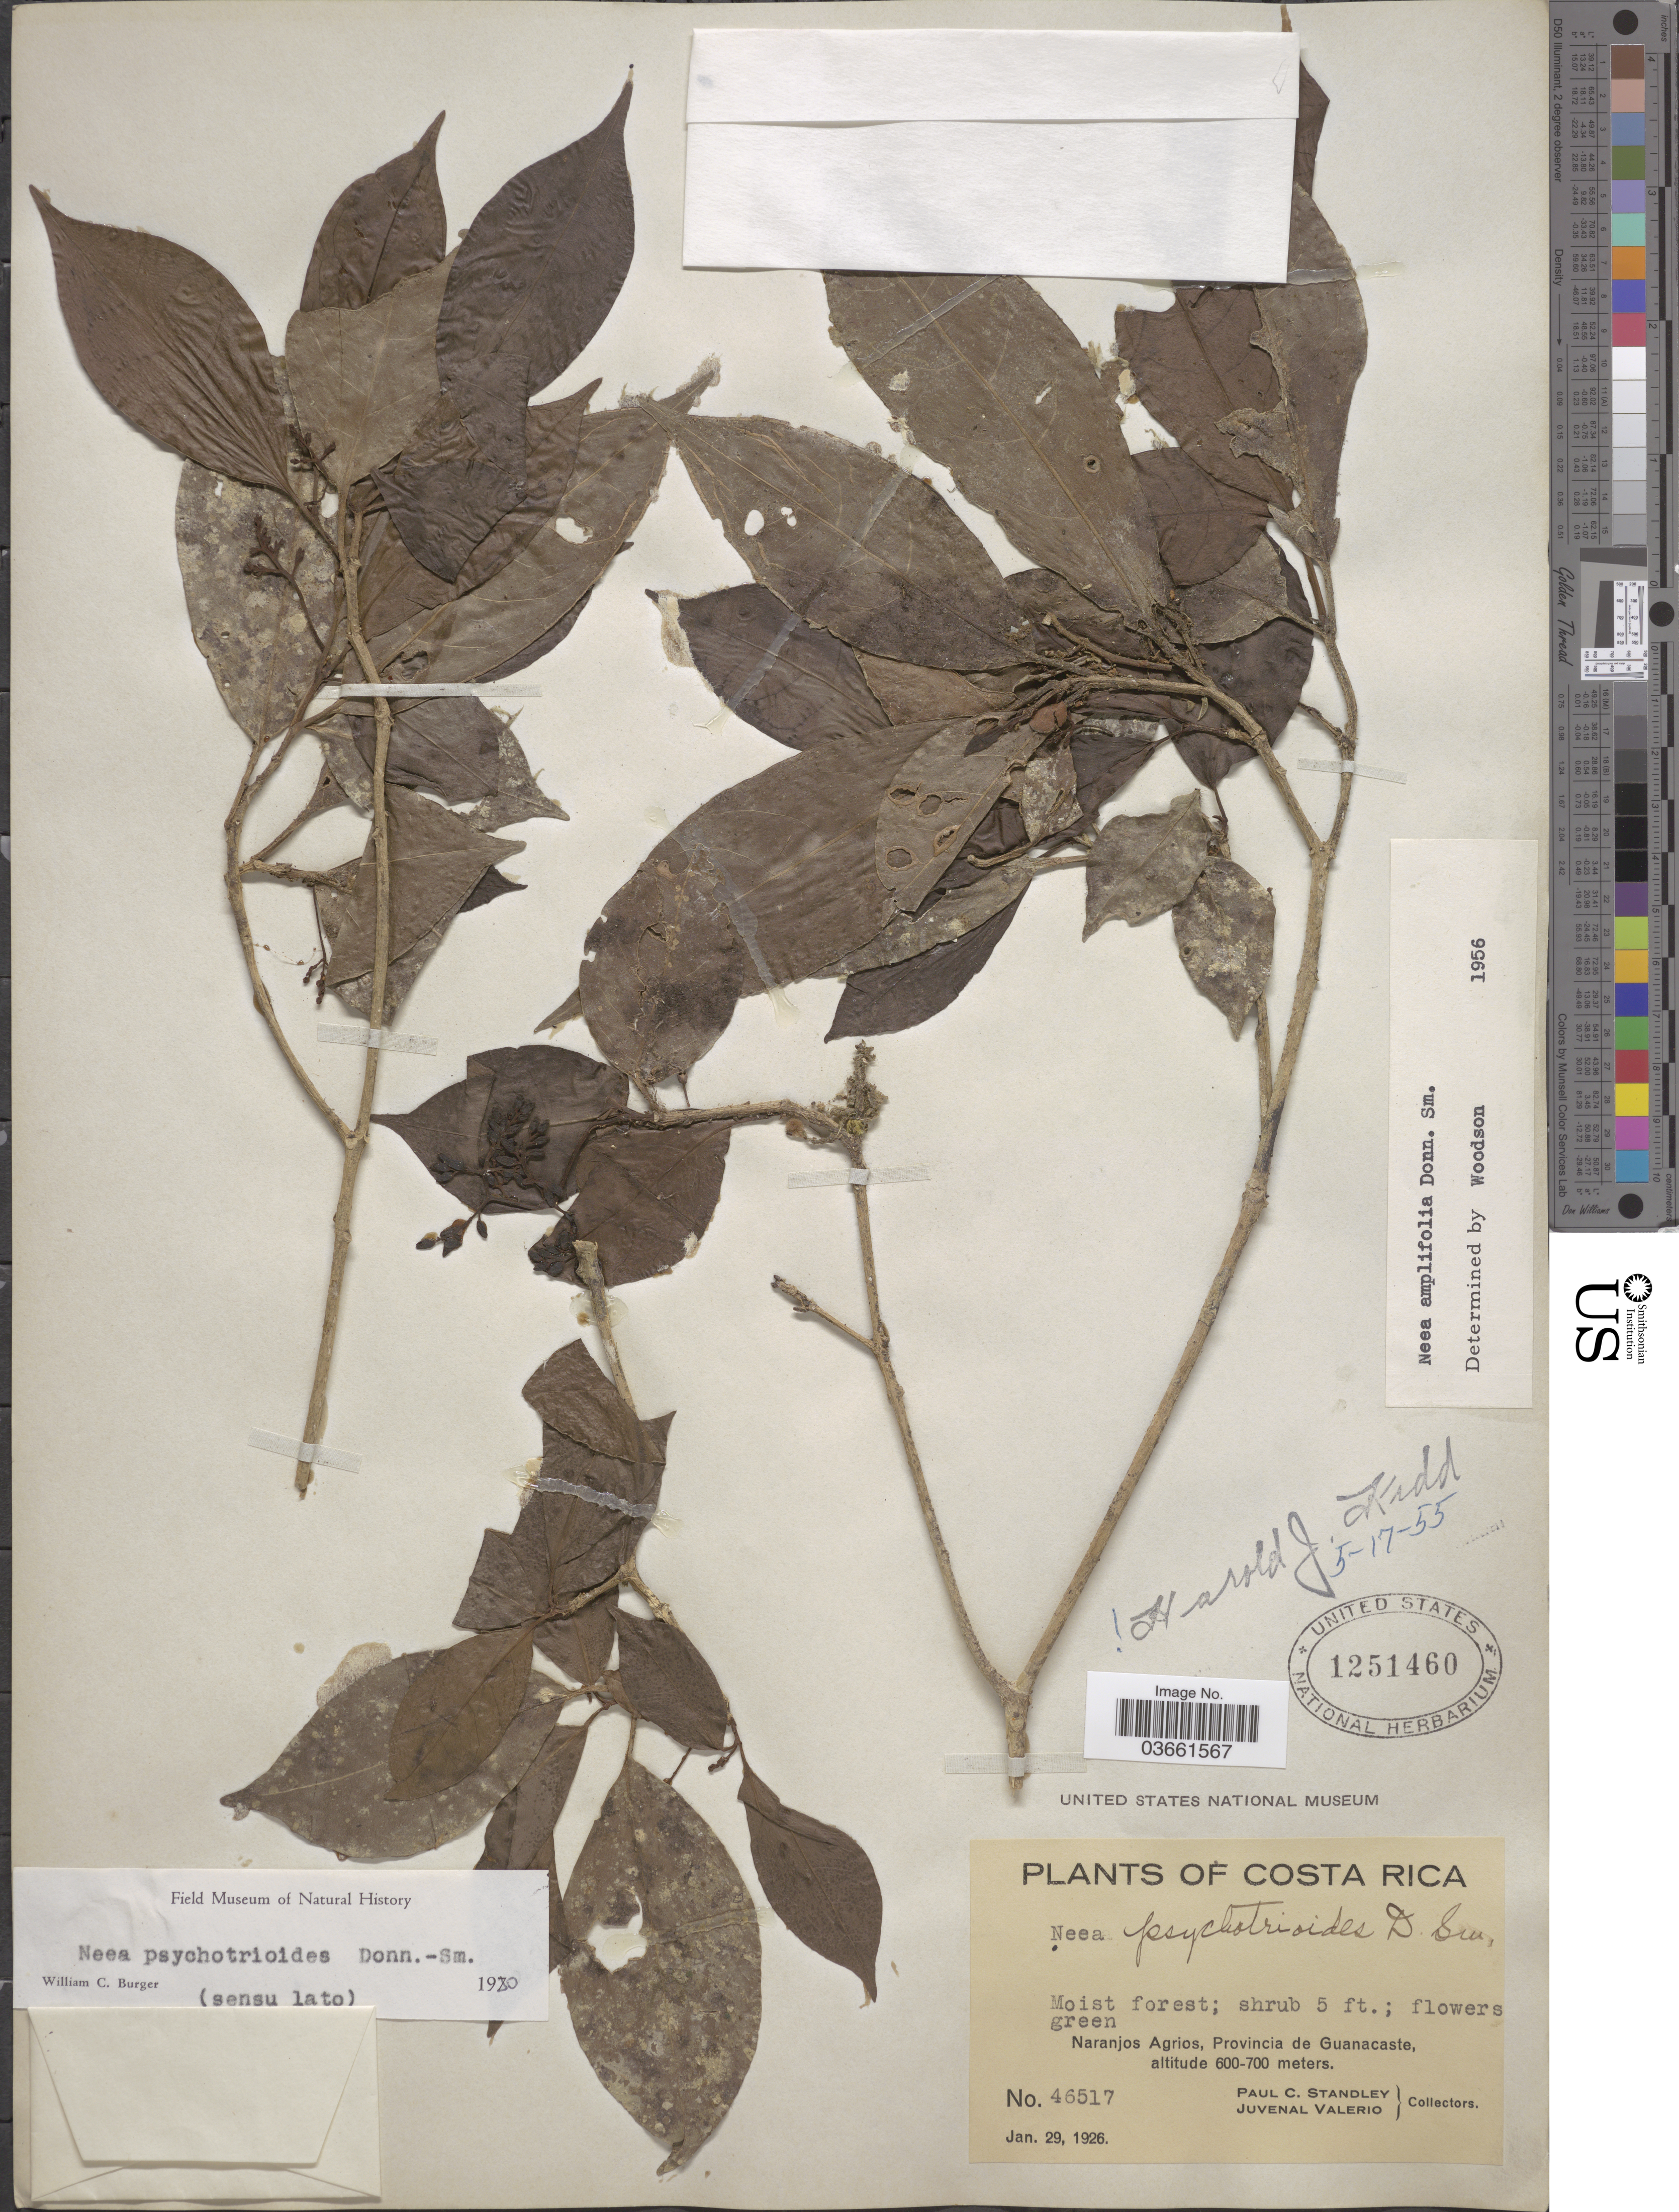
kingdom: Plantae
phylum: Tracheophyta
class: Magnoliopsida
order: Caryophyllales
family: Nyctaginaceae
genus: Neea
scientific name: Neea psychotrioides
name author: Donn. Sm.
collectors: P. C. Standley & J. Valerio R.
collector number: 46517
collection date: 1926-01-29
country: Costa Rica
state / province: Guanacaste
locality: Naranjos Agrios.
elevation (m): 600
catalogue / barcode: US 1251460